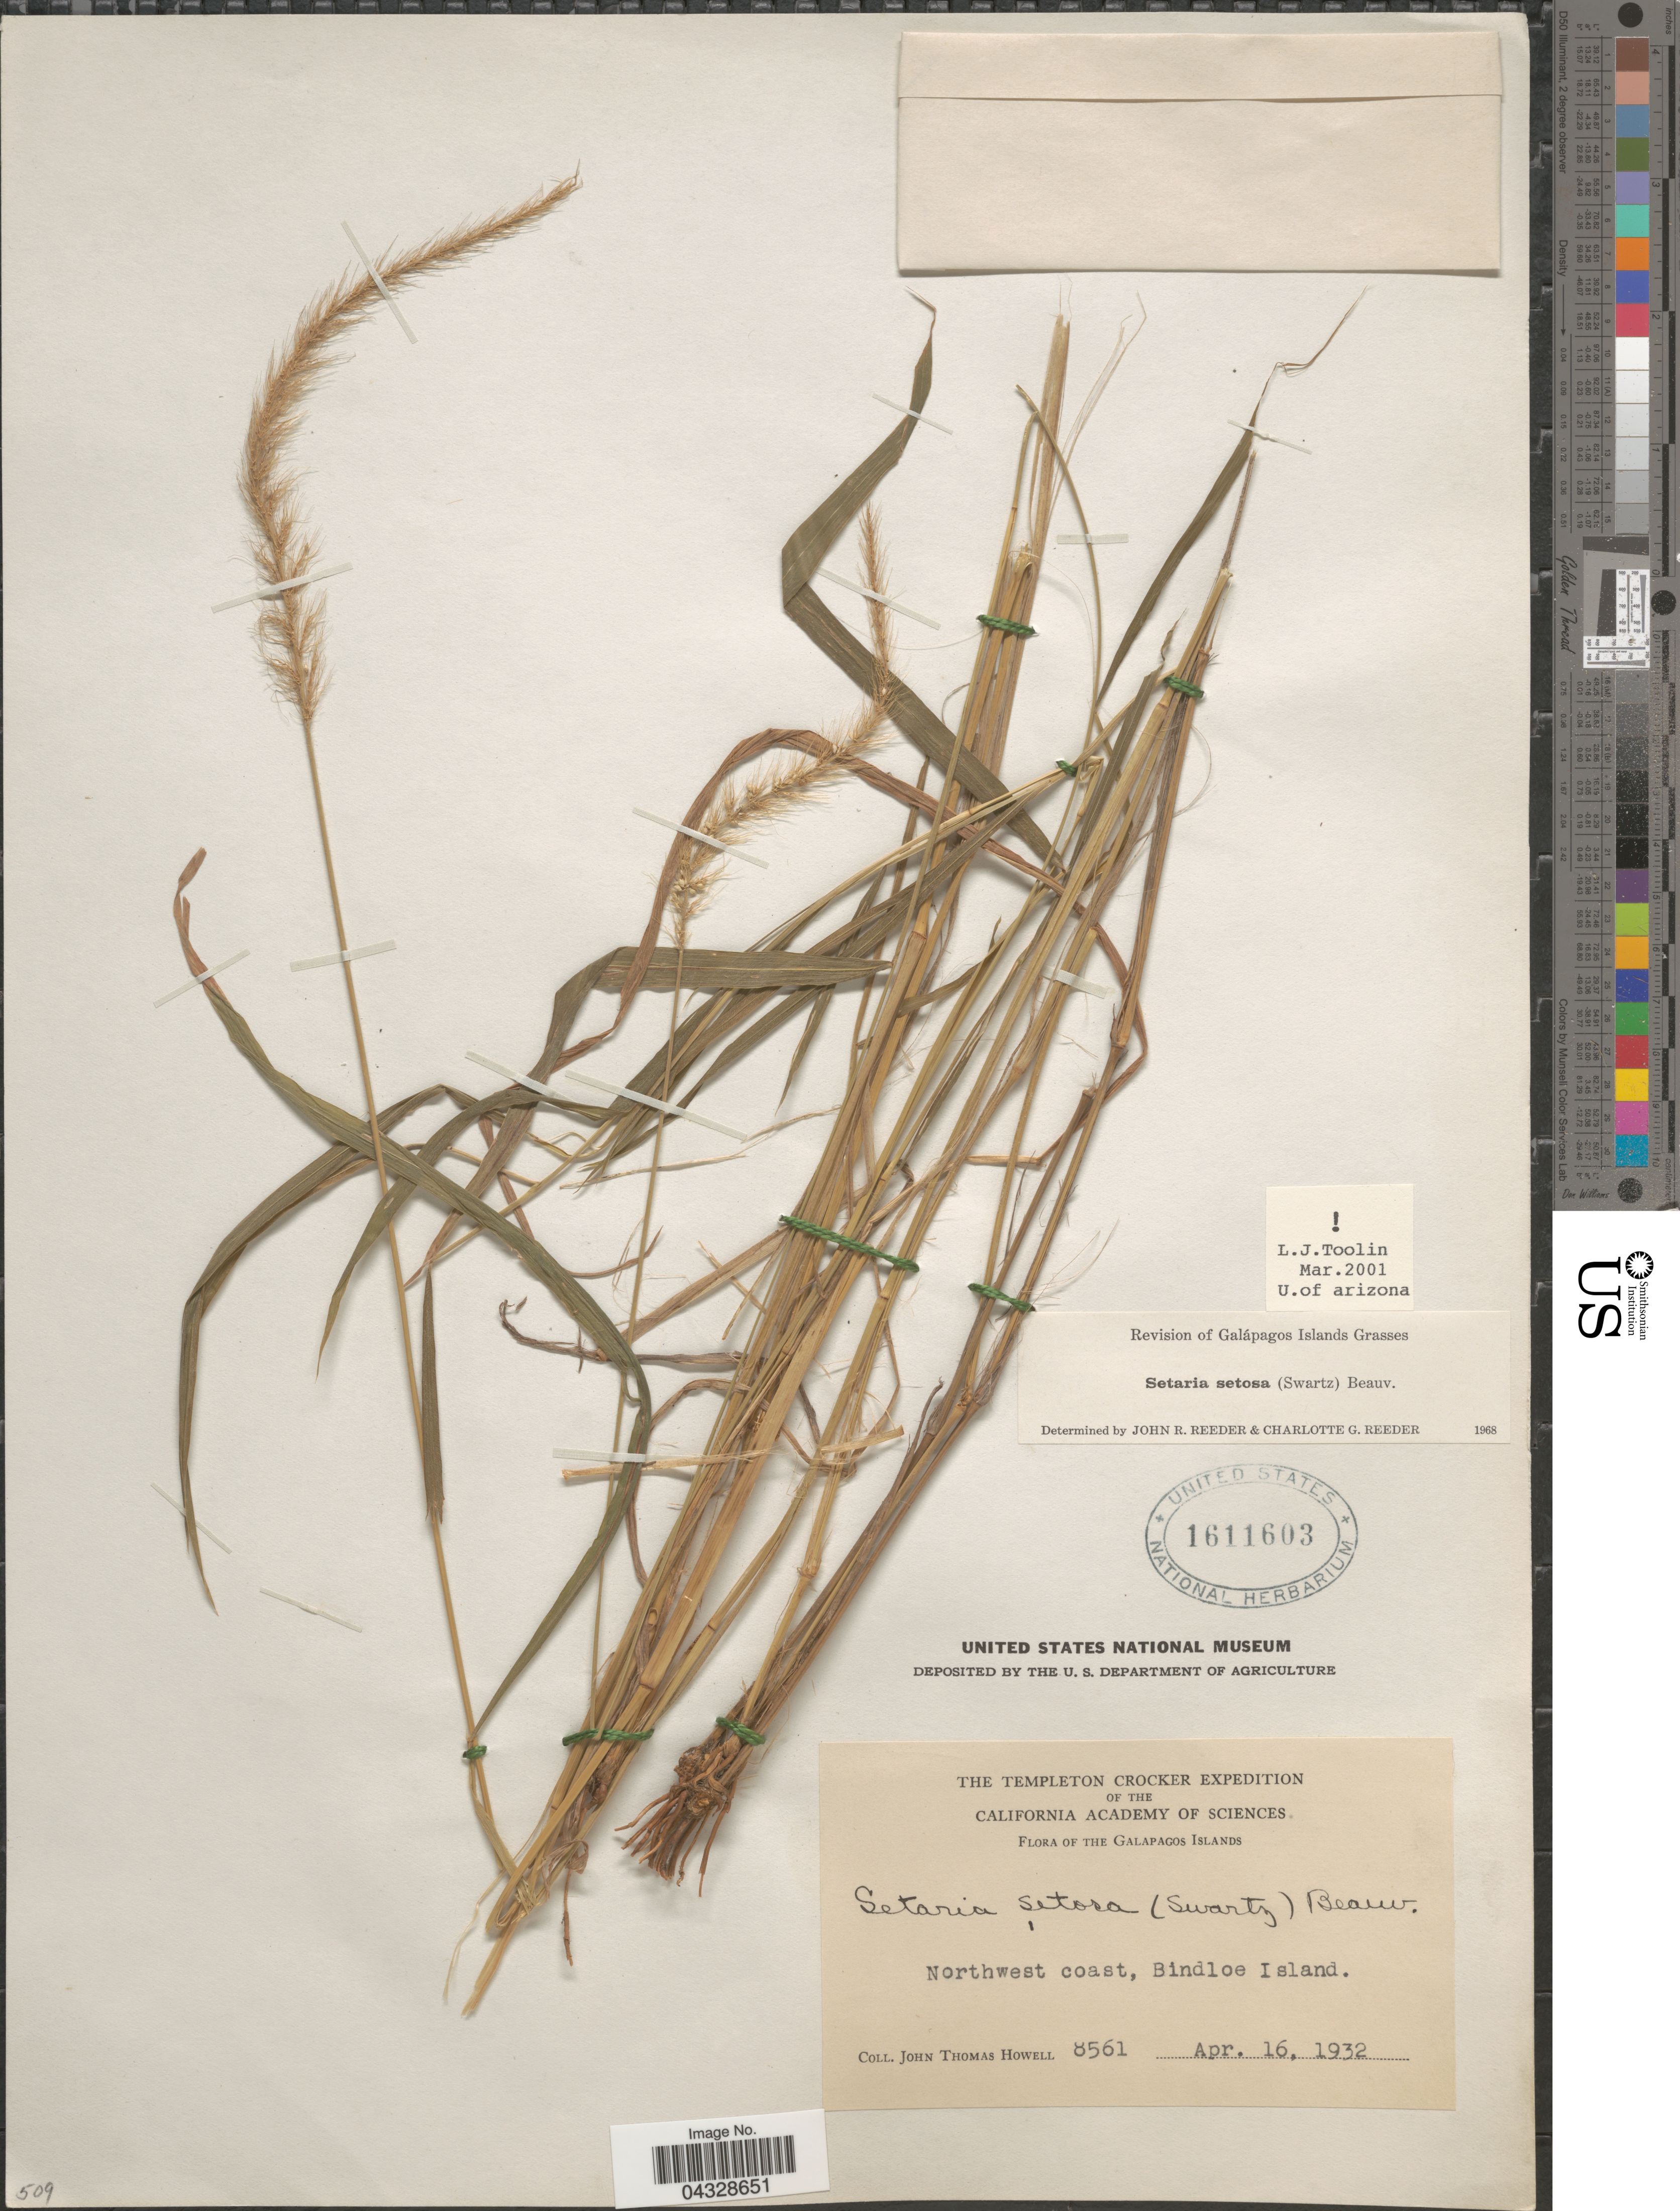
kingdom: Plantae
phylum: Tracheophyta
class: Liliopsida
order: Poales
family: Poaceae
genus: Setaria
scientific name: Setaria setosa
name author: (Sw.) P. Beauv.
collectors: J. T. Howell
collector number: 8561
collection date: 1932-04-16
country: Ecuador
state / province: Colón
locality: The Templeton Crocker Expedition. The Galapagos Islands. Northwest coast, Bindloe Island.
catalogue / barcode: US 1611603